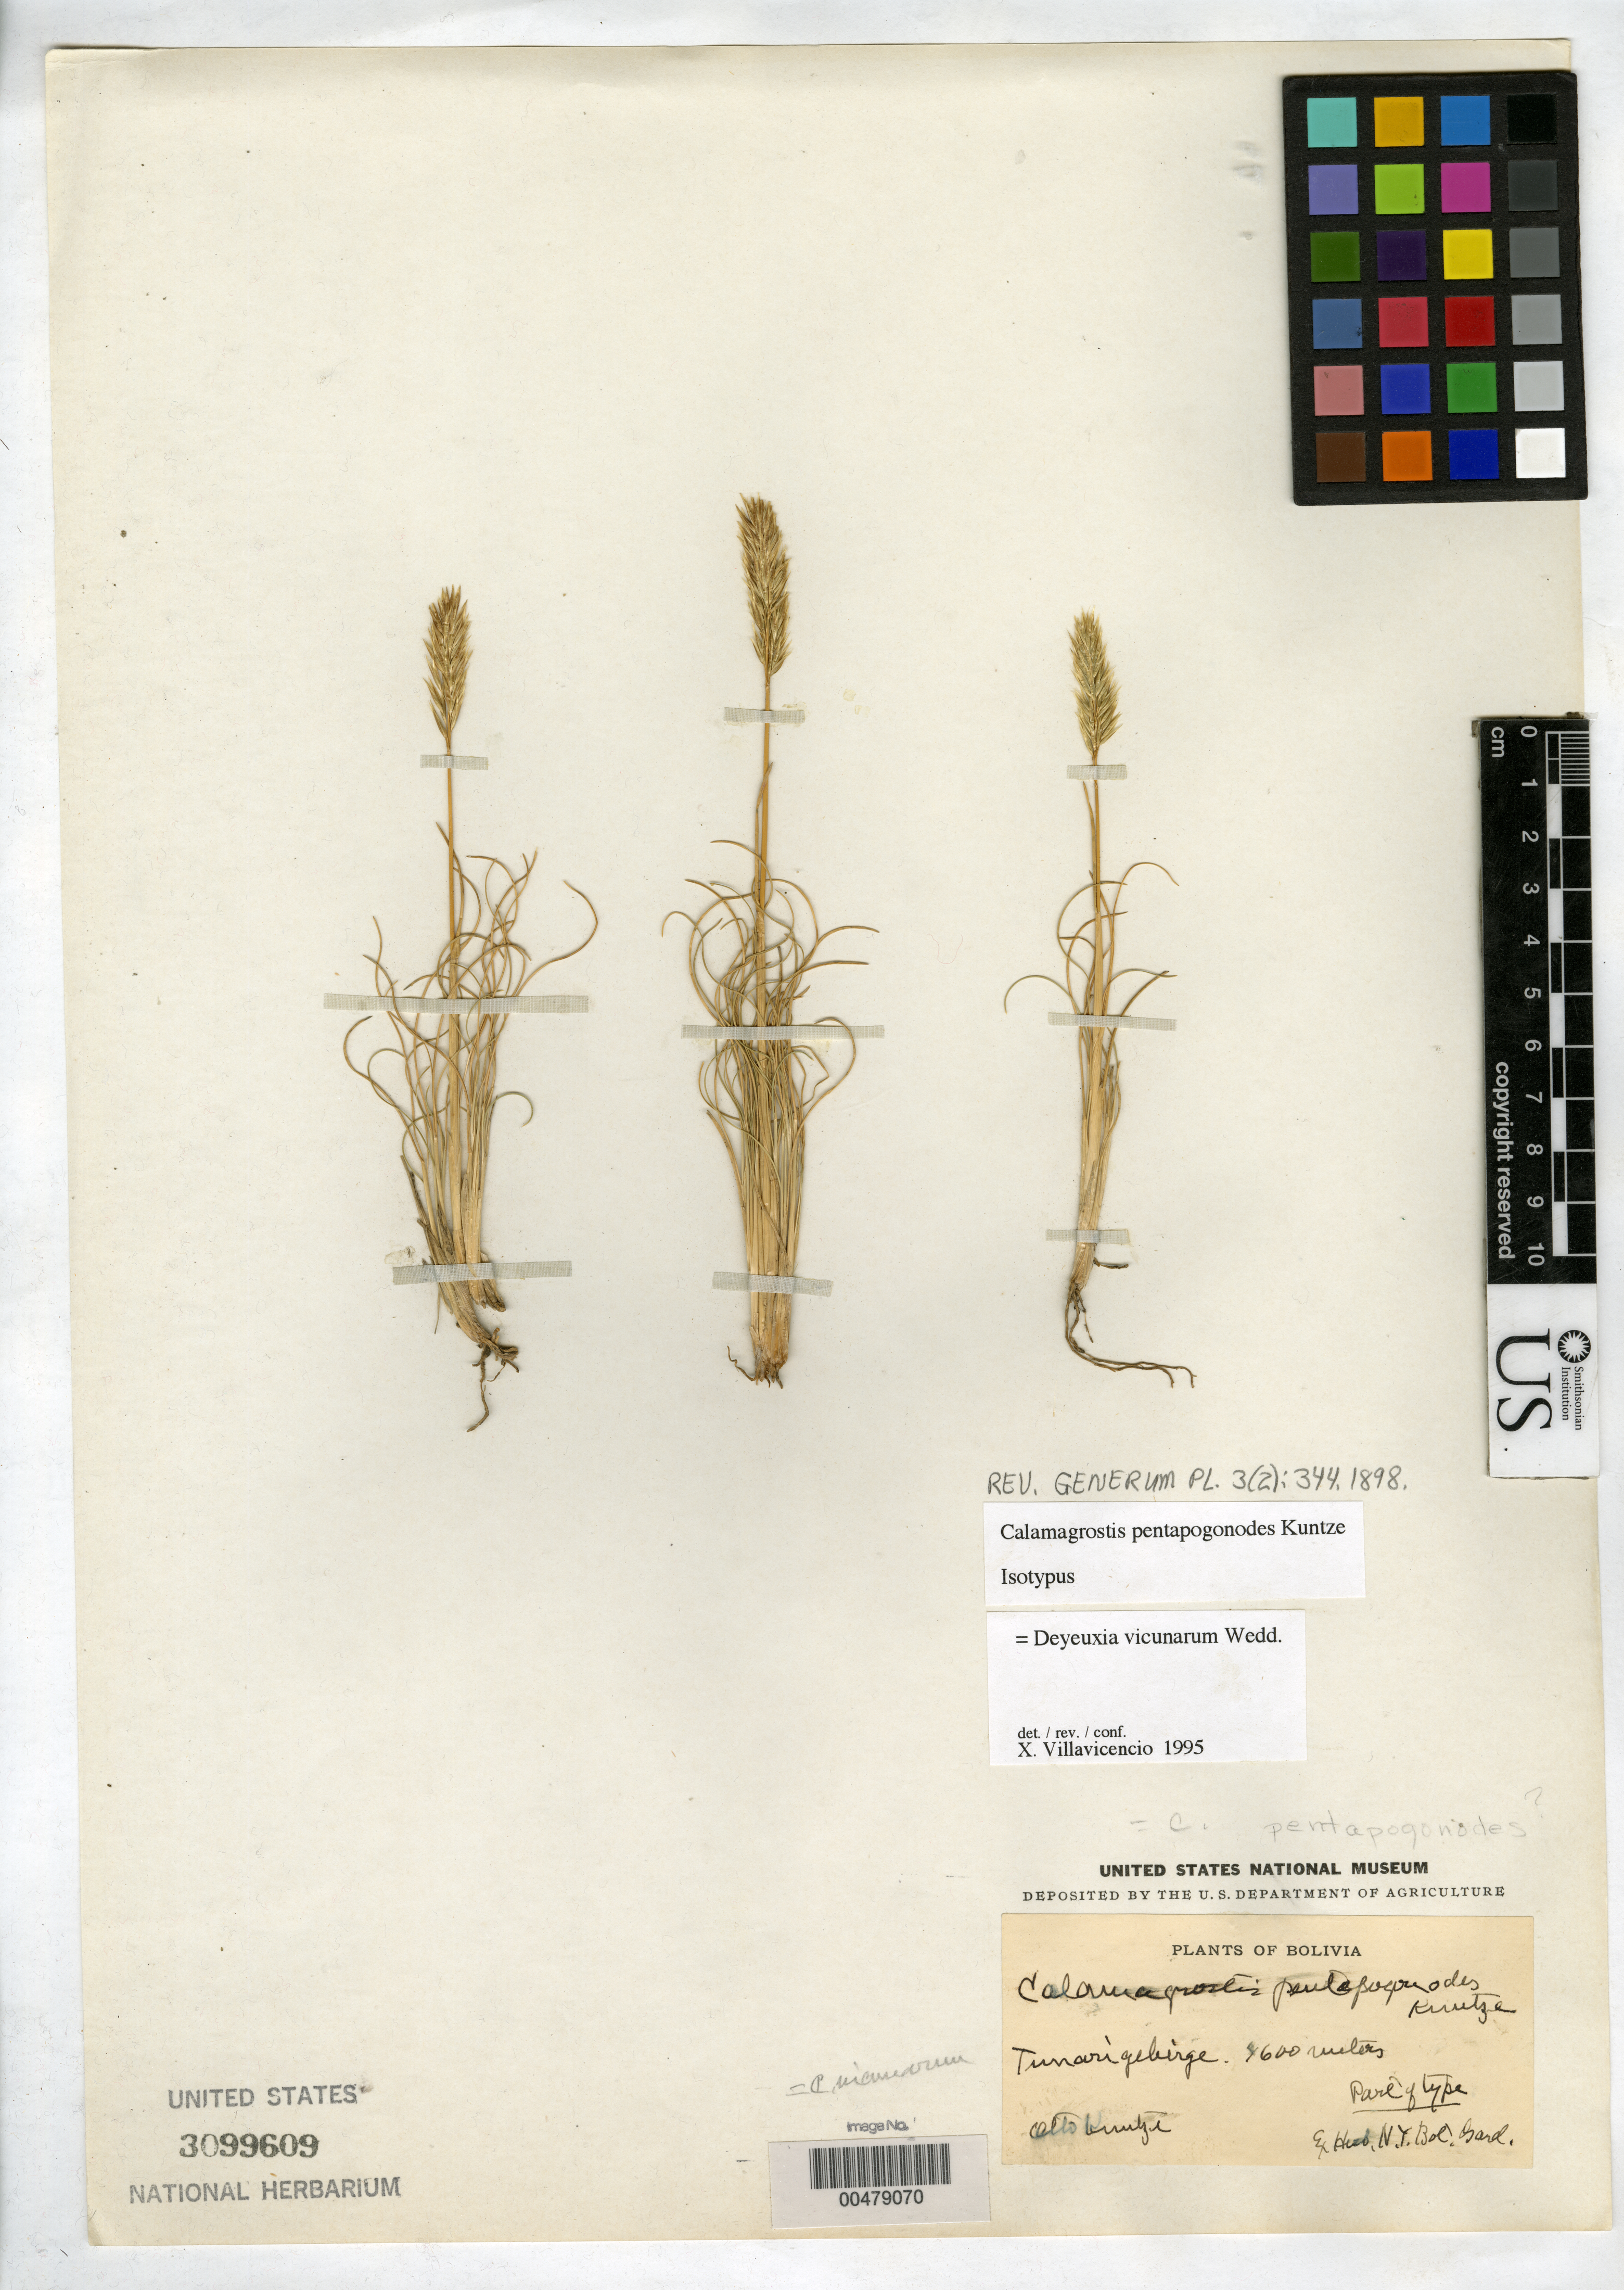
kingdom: Plantae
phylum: Tracheophyta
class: Liliopsida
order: Poales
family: Poaceae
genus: Calamagrostis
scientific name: Calamagrostis pentapogonodes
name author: Kuntze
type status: Isosyntype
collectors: C.E.O. Kuntze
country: Bolivia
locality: Tunari Bridge. [Tunari Mountains?]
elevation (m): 4600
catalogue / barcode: US 3099609